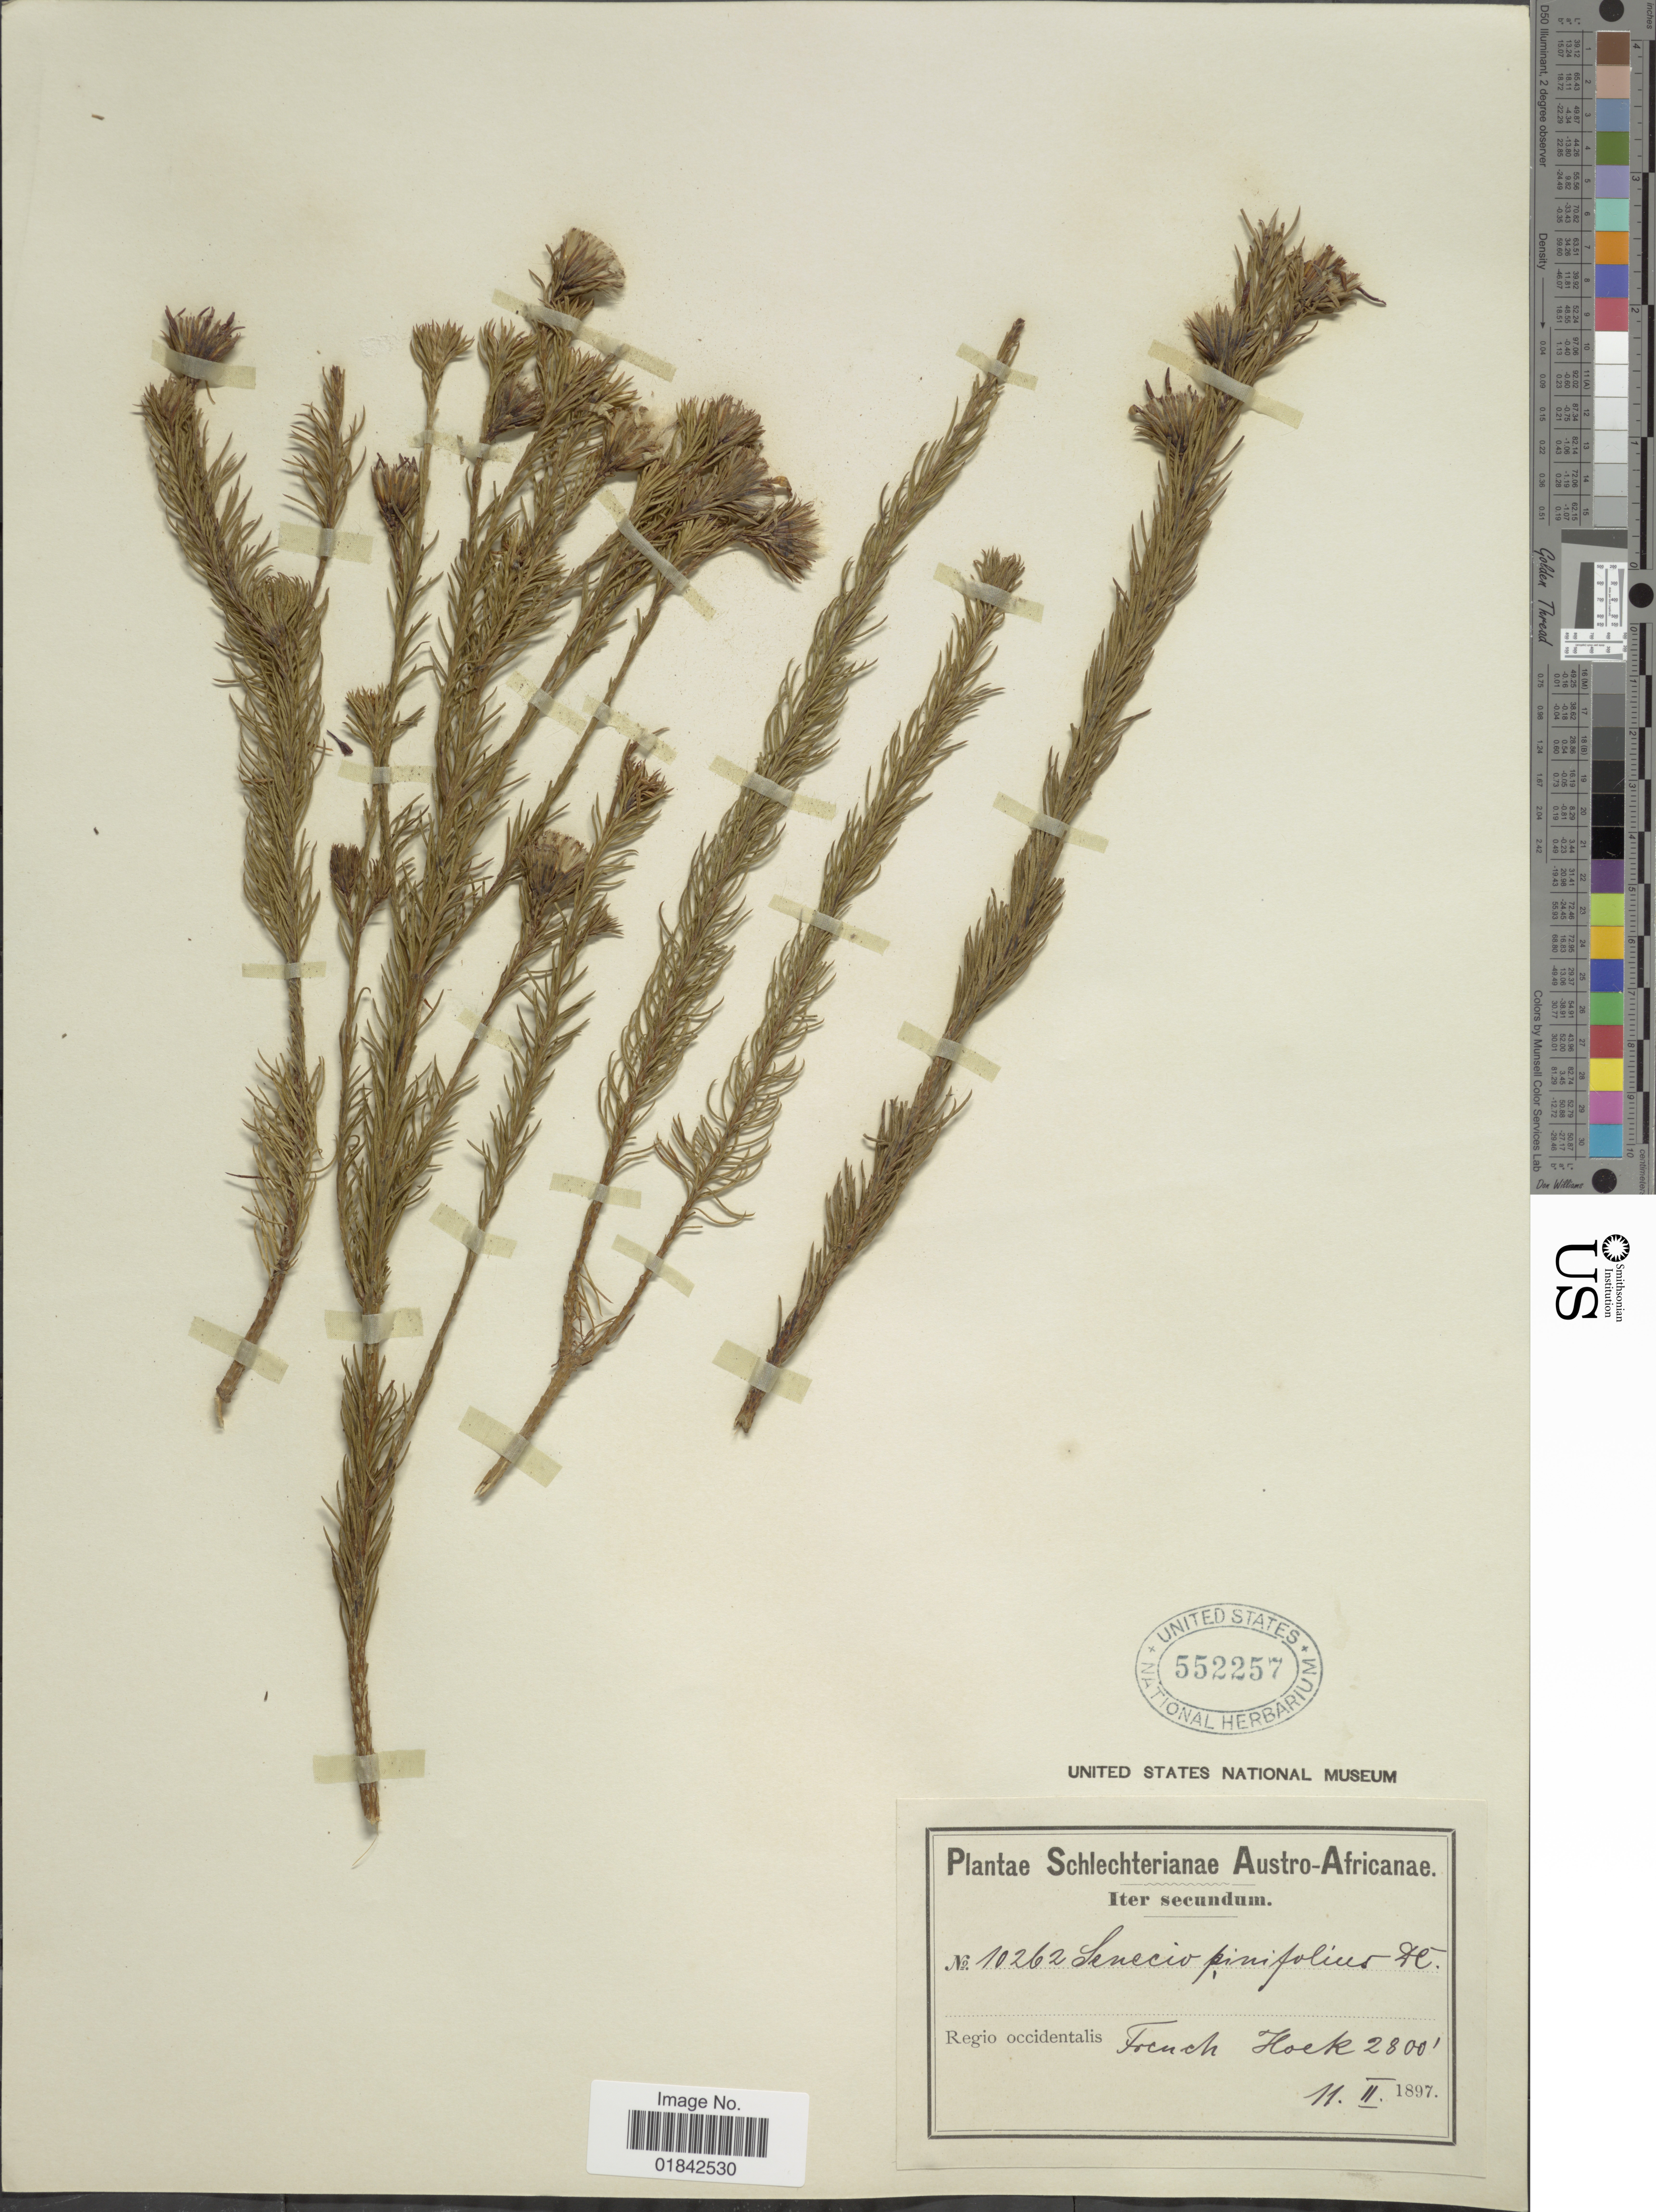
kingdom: Plantae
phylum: Tracheophyta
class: Magnoliopsida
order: Asterales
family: Asteraceae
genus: Senecio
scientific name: Senecio pinifolius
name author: (L.) Lam.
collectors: Schlechter, --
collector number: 10262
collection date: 1897-02-11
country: South Africa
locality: Austro-Africanae. Regio occidentalis. Franschhoek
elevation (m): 853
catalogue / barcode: US 552257